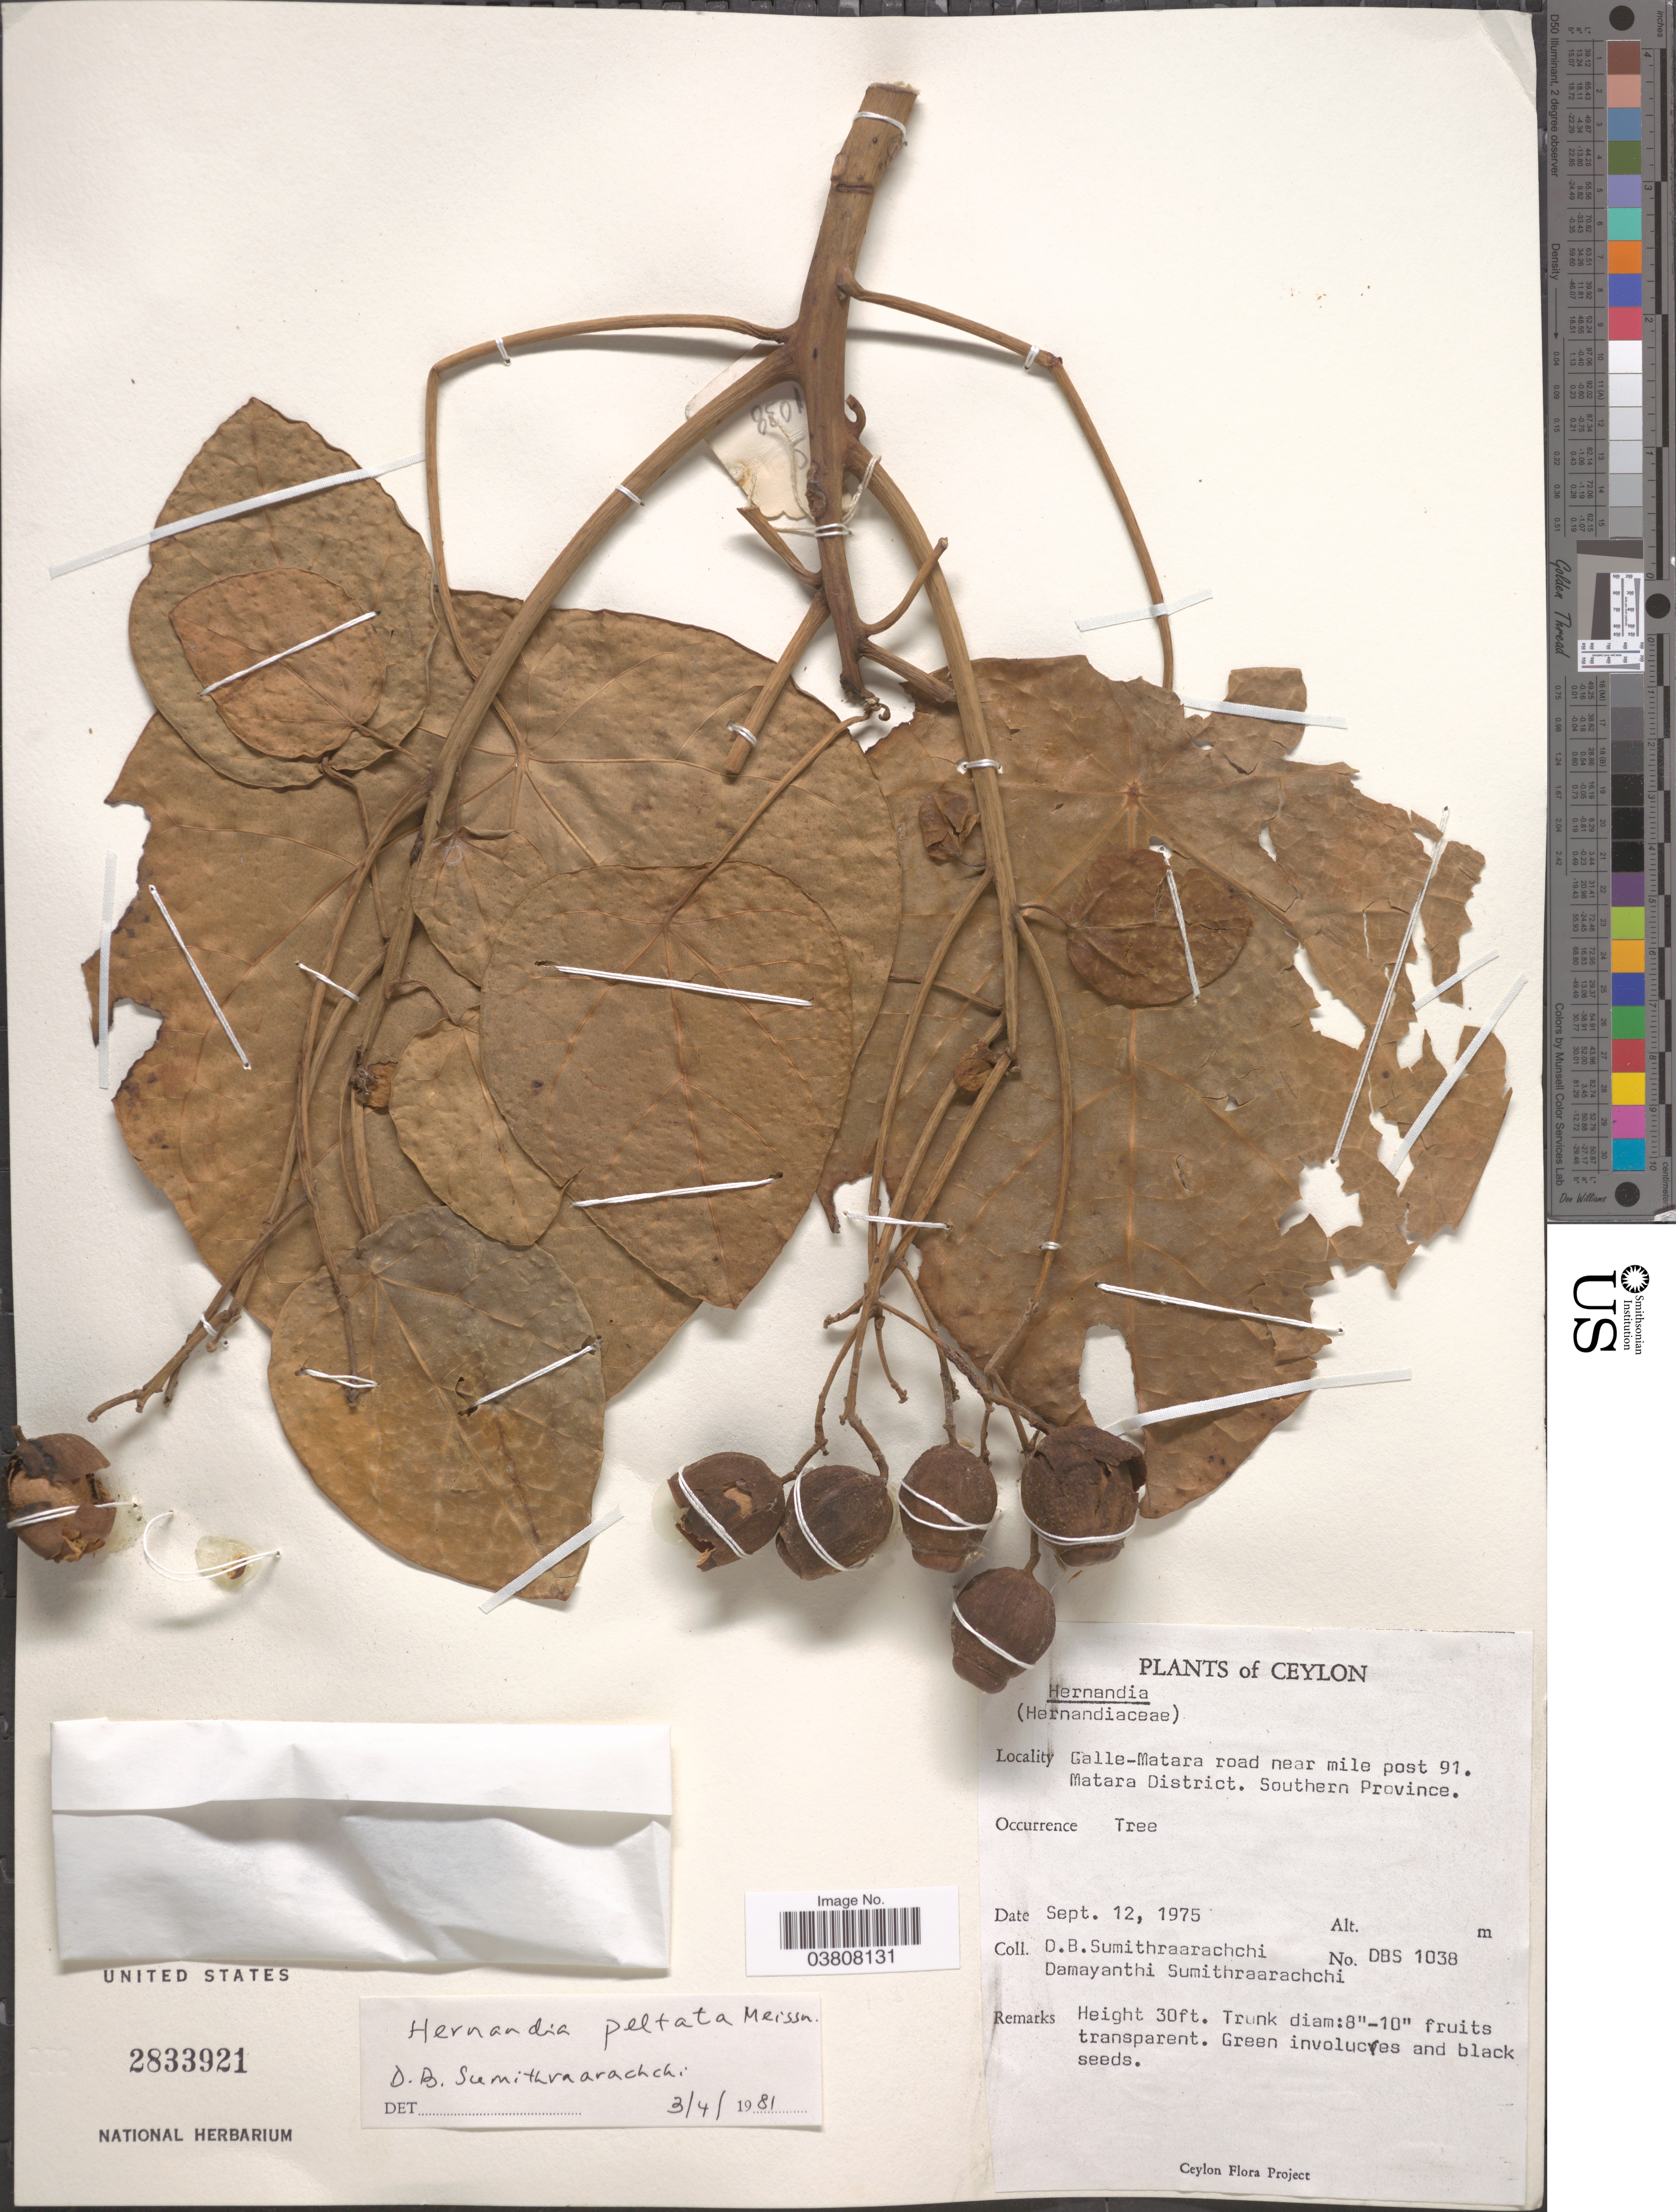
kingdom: Plantae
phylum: Tracheophyta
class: Magnoliopsida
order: Laurales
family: Hernandiaceae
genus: Hernandia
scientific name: Hernandia nymphaeifolia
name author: (C. Presl) Kubitzki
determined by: Strong, Mark T., (BOT), Smithsonian Institution - National Museum of Natural History (UNITED STATES)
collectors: D. B. Sumithraarachchi & D. Sumithraarachchi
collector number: DBS1038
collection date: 1975-09-12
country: Sri Lanka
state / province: Southern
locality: Ceylon. Galle-Matara road near mile post 91. Matara District. Southern Province.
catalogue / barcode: US 2833921